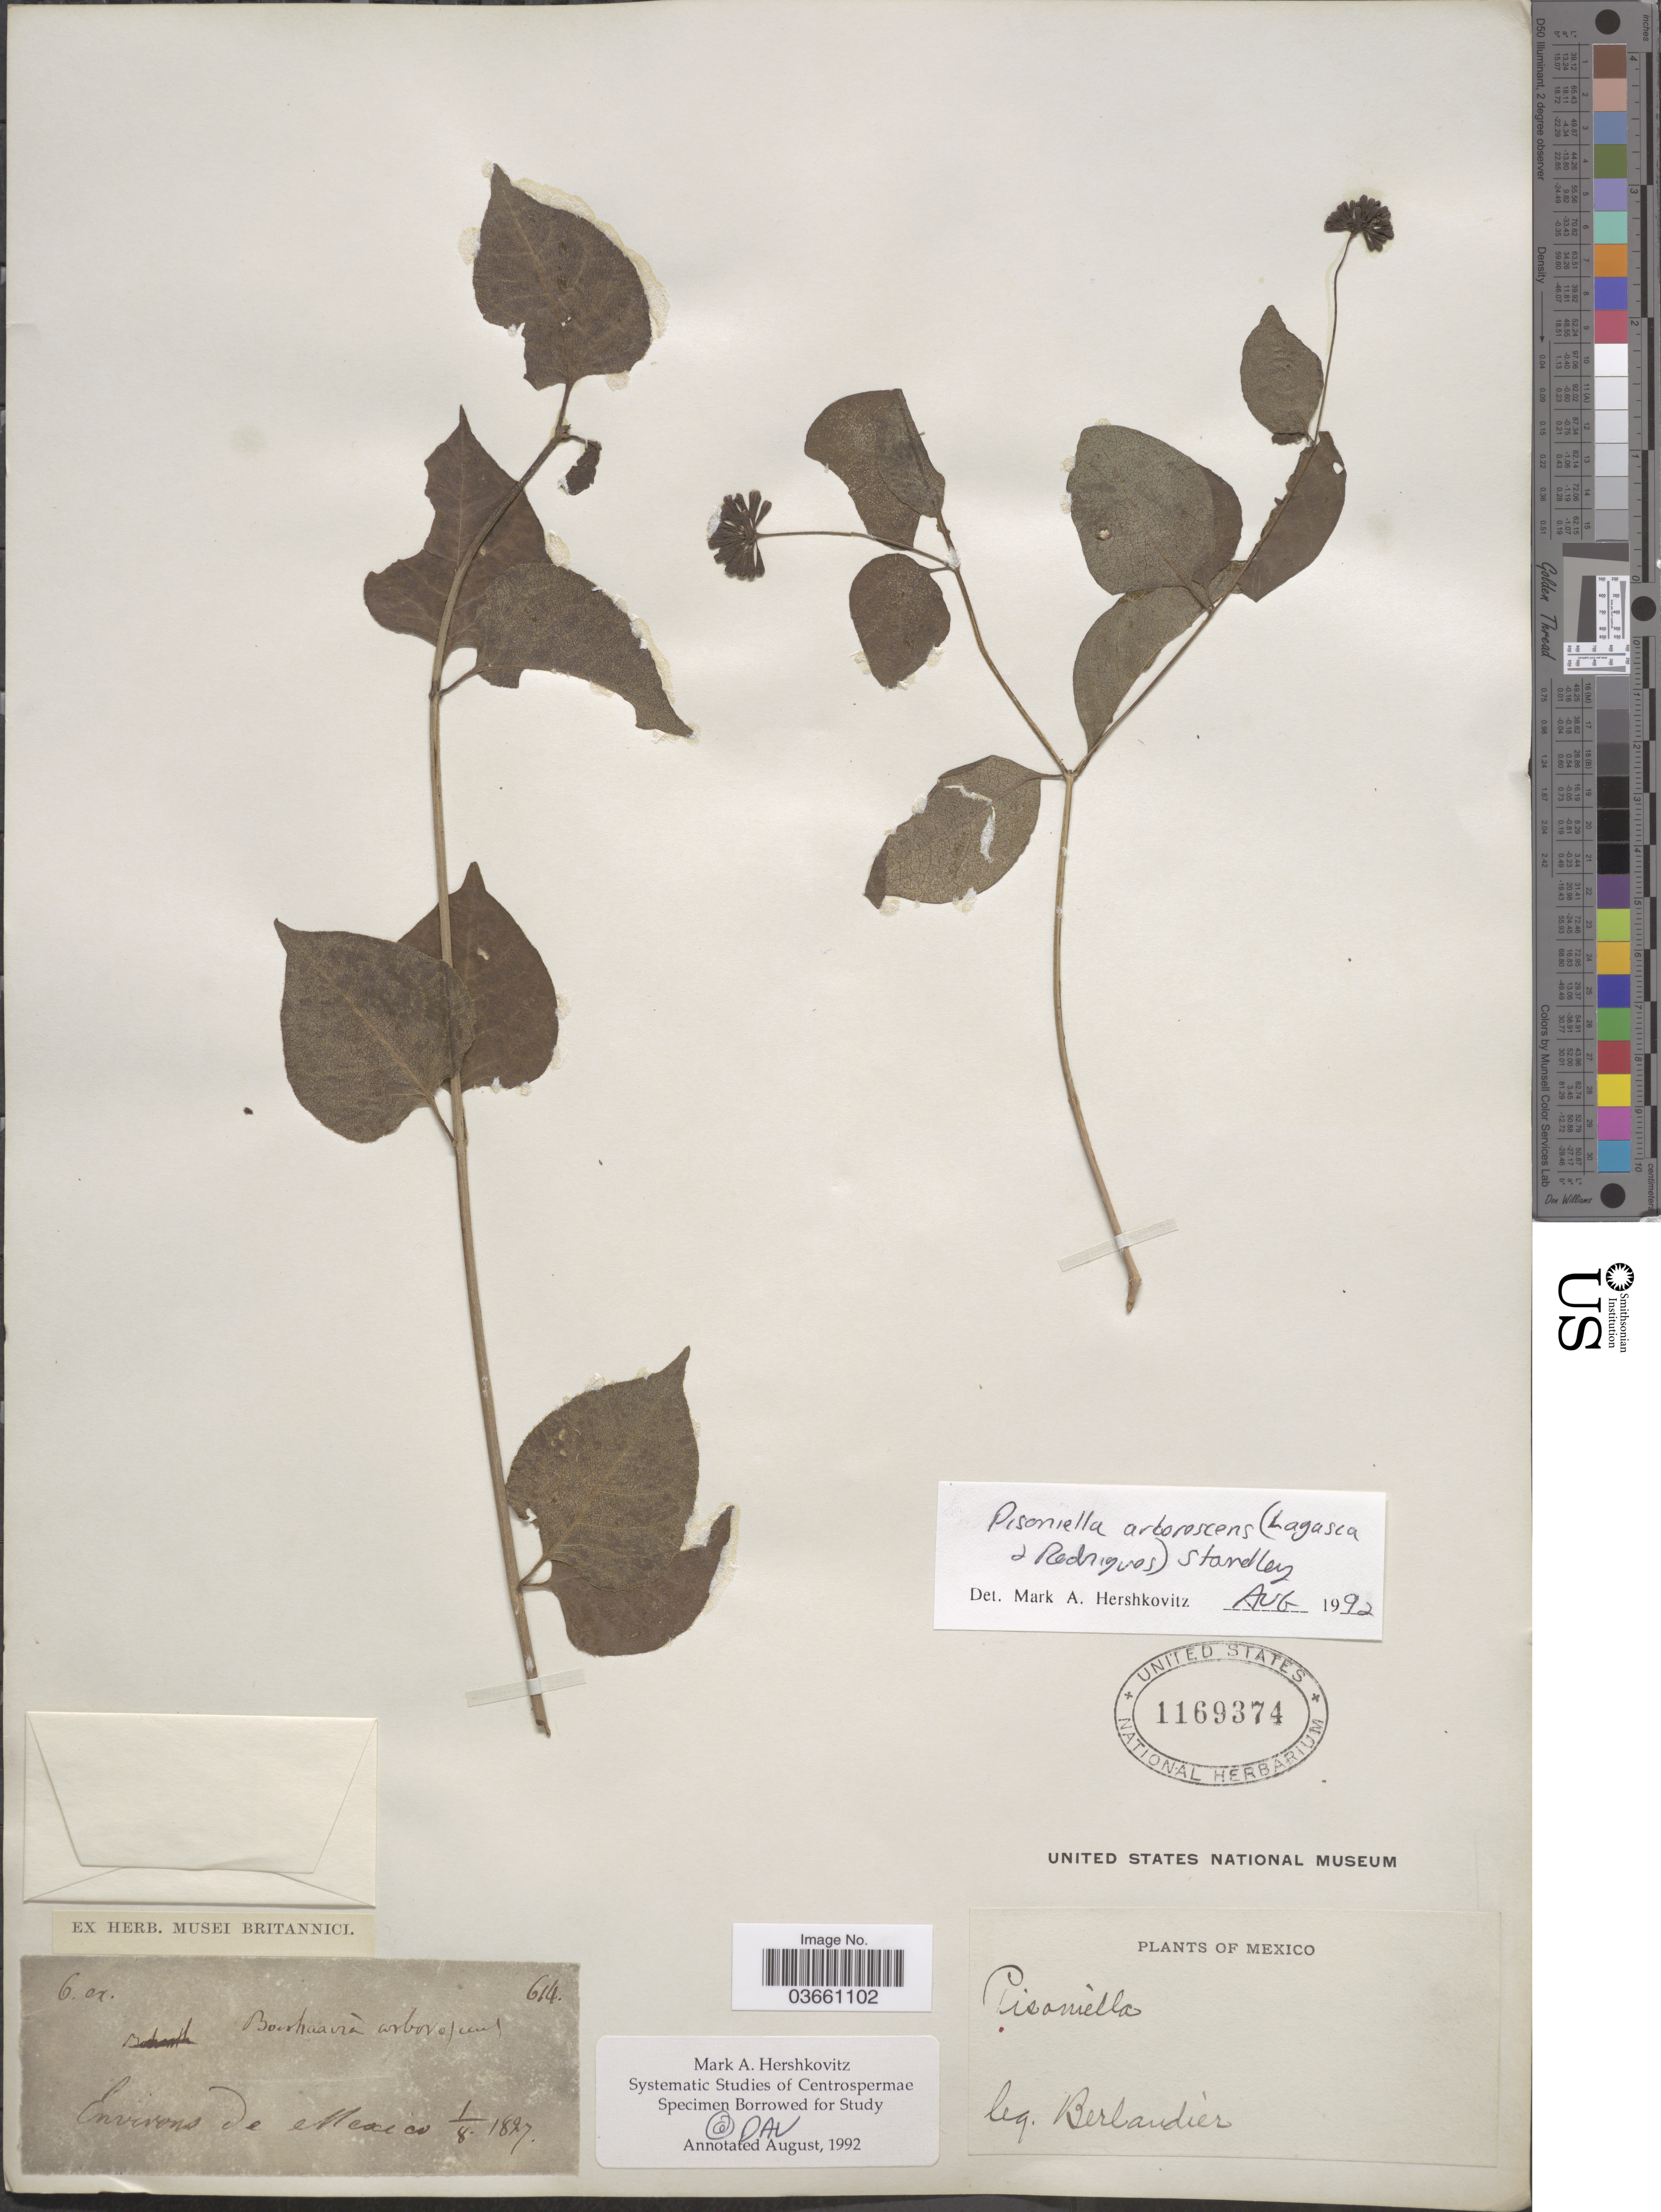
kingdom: Plantae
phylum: Tracheophyta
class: Magnoliopsida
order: Caryophyllales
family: Nyctaginaceae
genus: Pisoniella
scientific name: Pisoniella arborescens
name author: (Lag. & Rodr.) Standl.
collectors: J. L. Berlandier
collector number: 614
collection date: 1827-08-01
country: Mexico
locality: Environs de Mexico.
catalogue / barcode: US 1169374